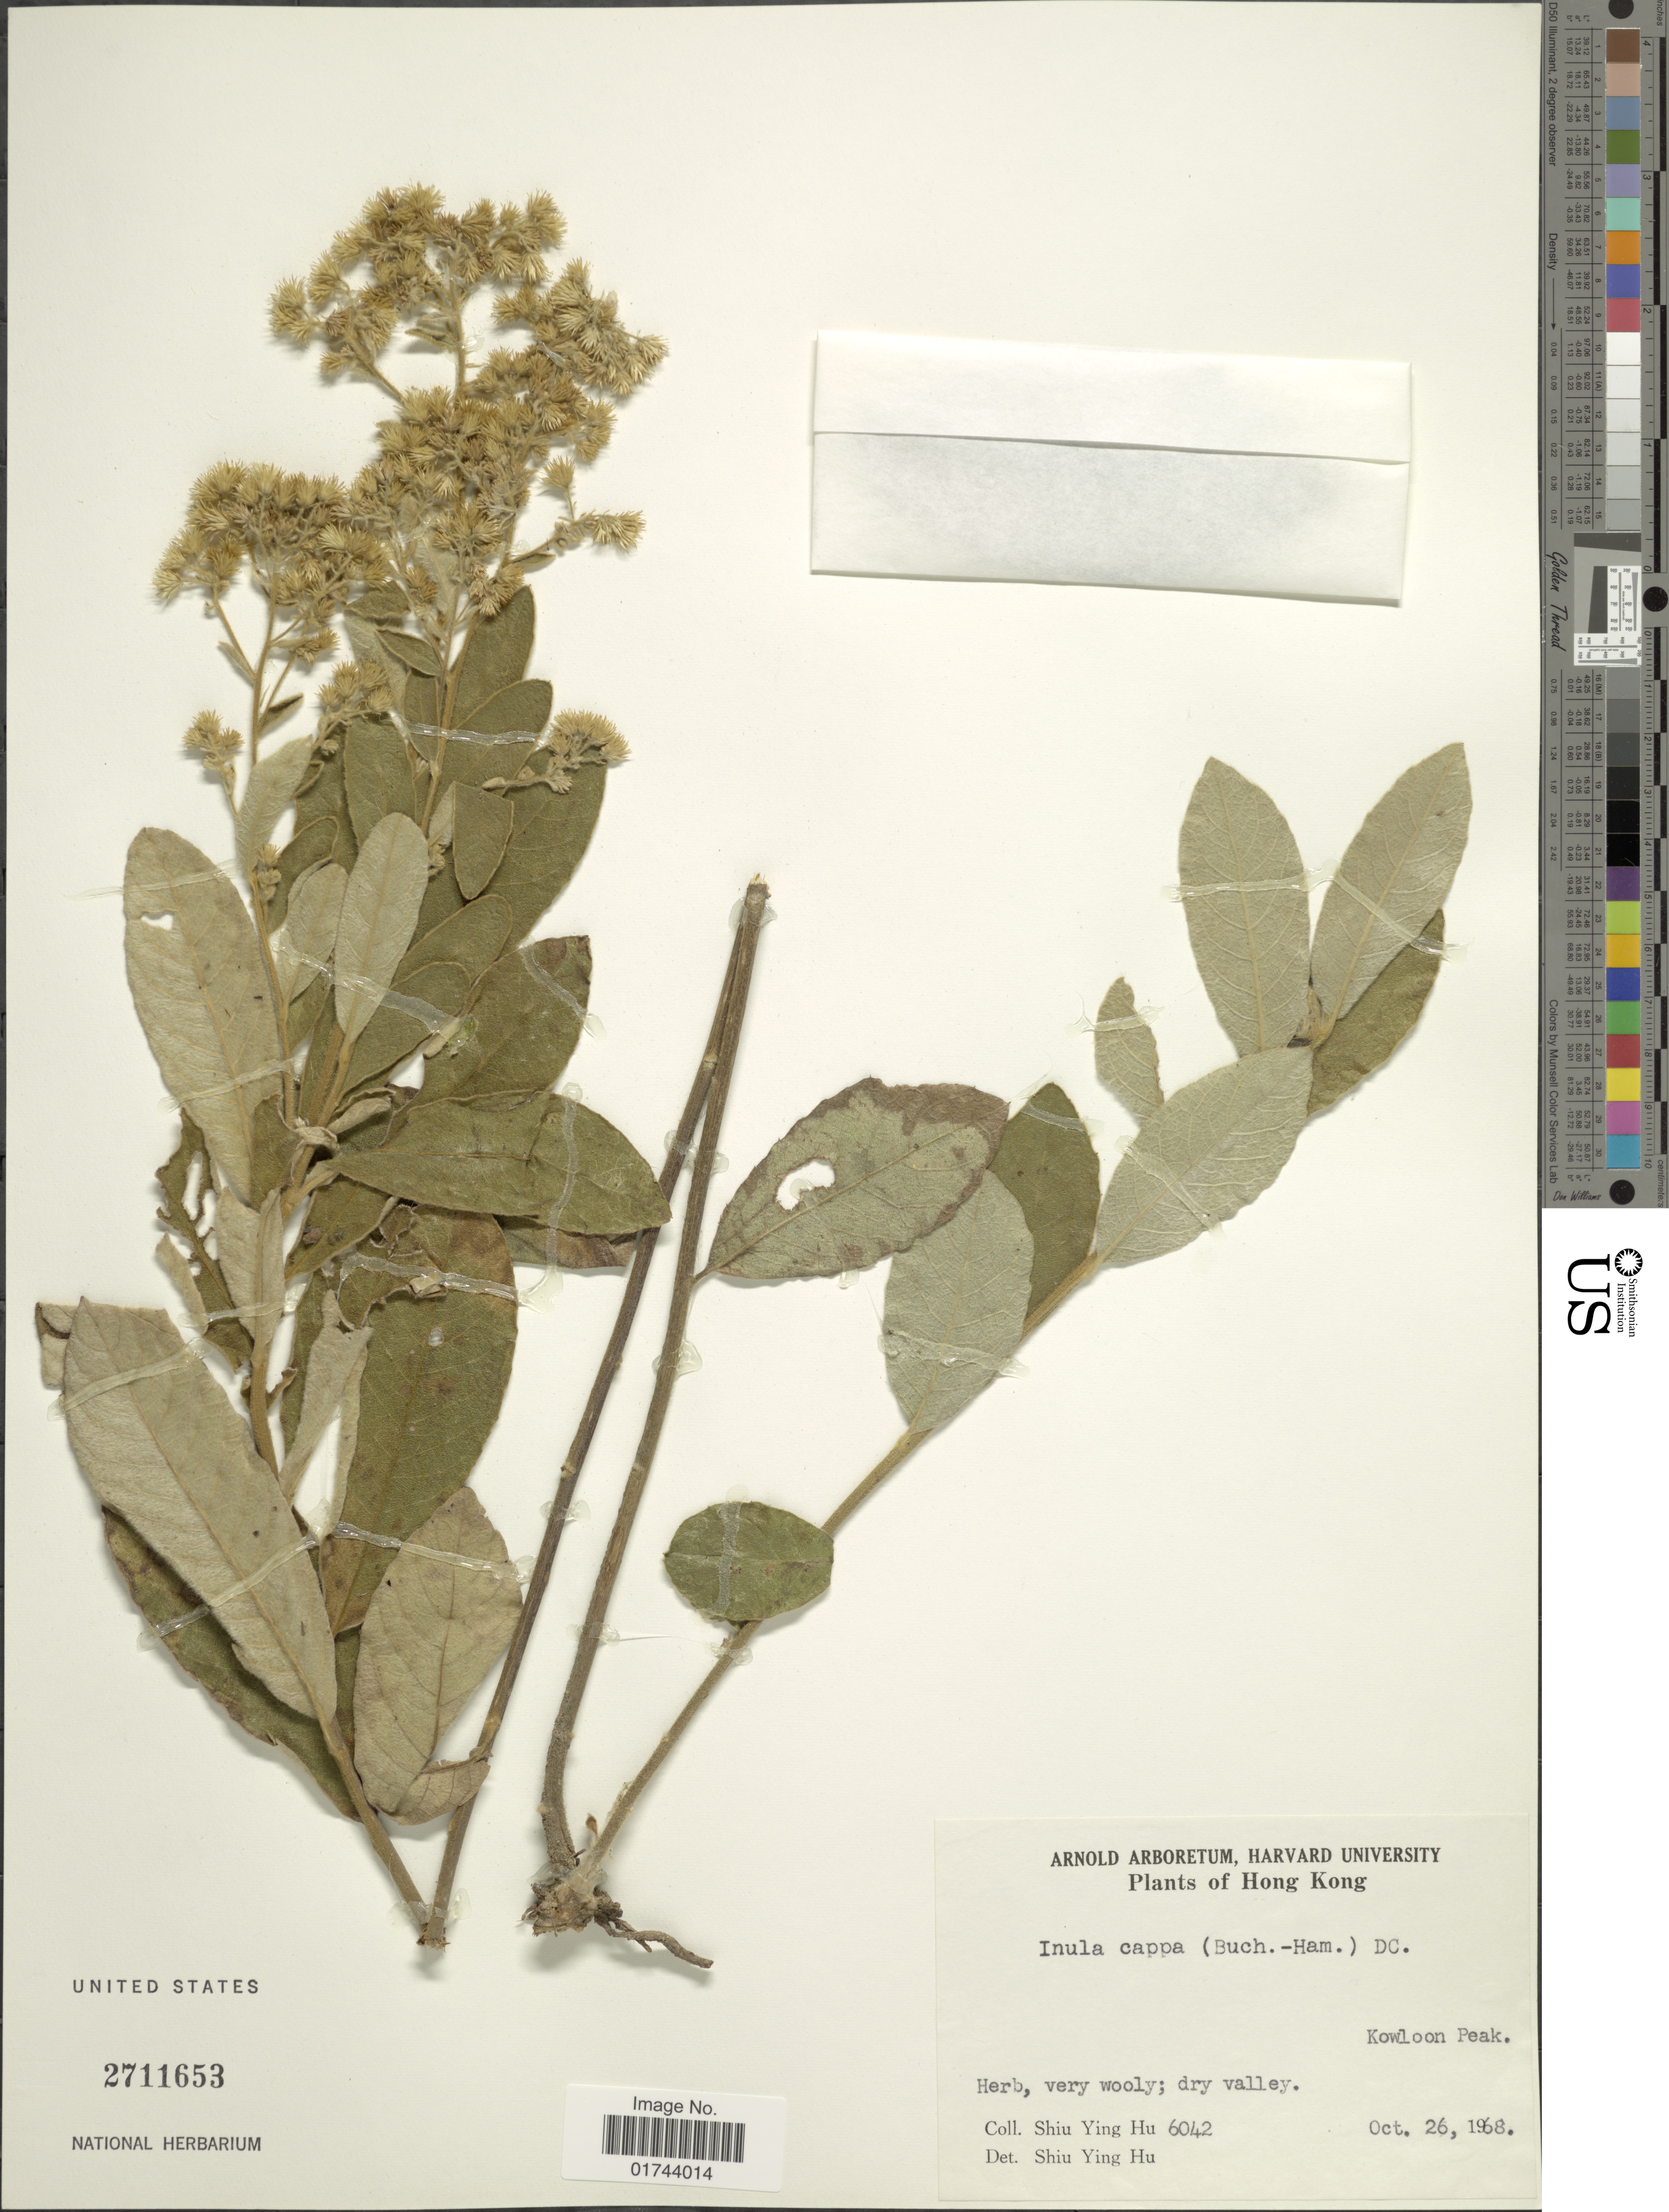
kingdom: Plantae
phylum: Tracheophyta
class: Magnoliopsida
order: Asterales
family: Asteraceae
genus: Inula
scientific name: Inula cappa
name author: (Buch.-Ham. ex D. Don) DC.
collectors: S. Y. Hu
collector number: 6042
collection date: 1968-10-26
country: China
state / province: Hong Kong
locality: Kowloon Peak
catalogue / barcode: US 2711653